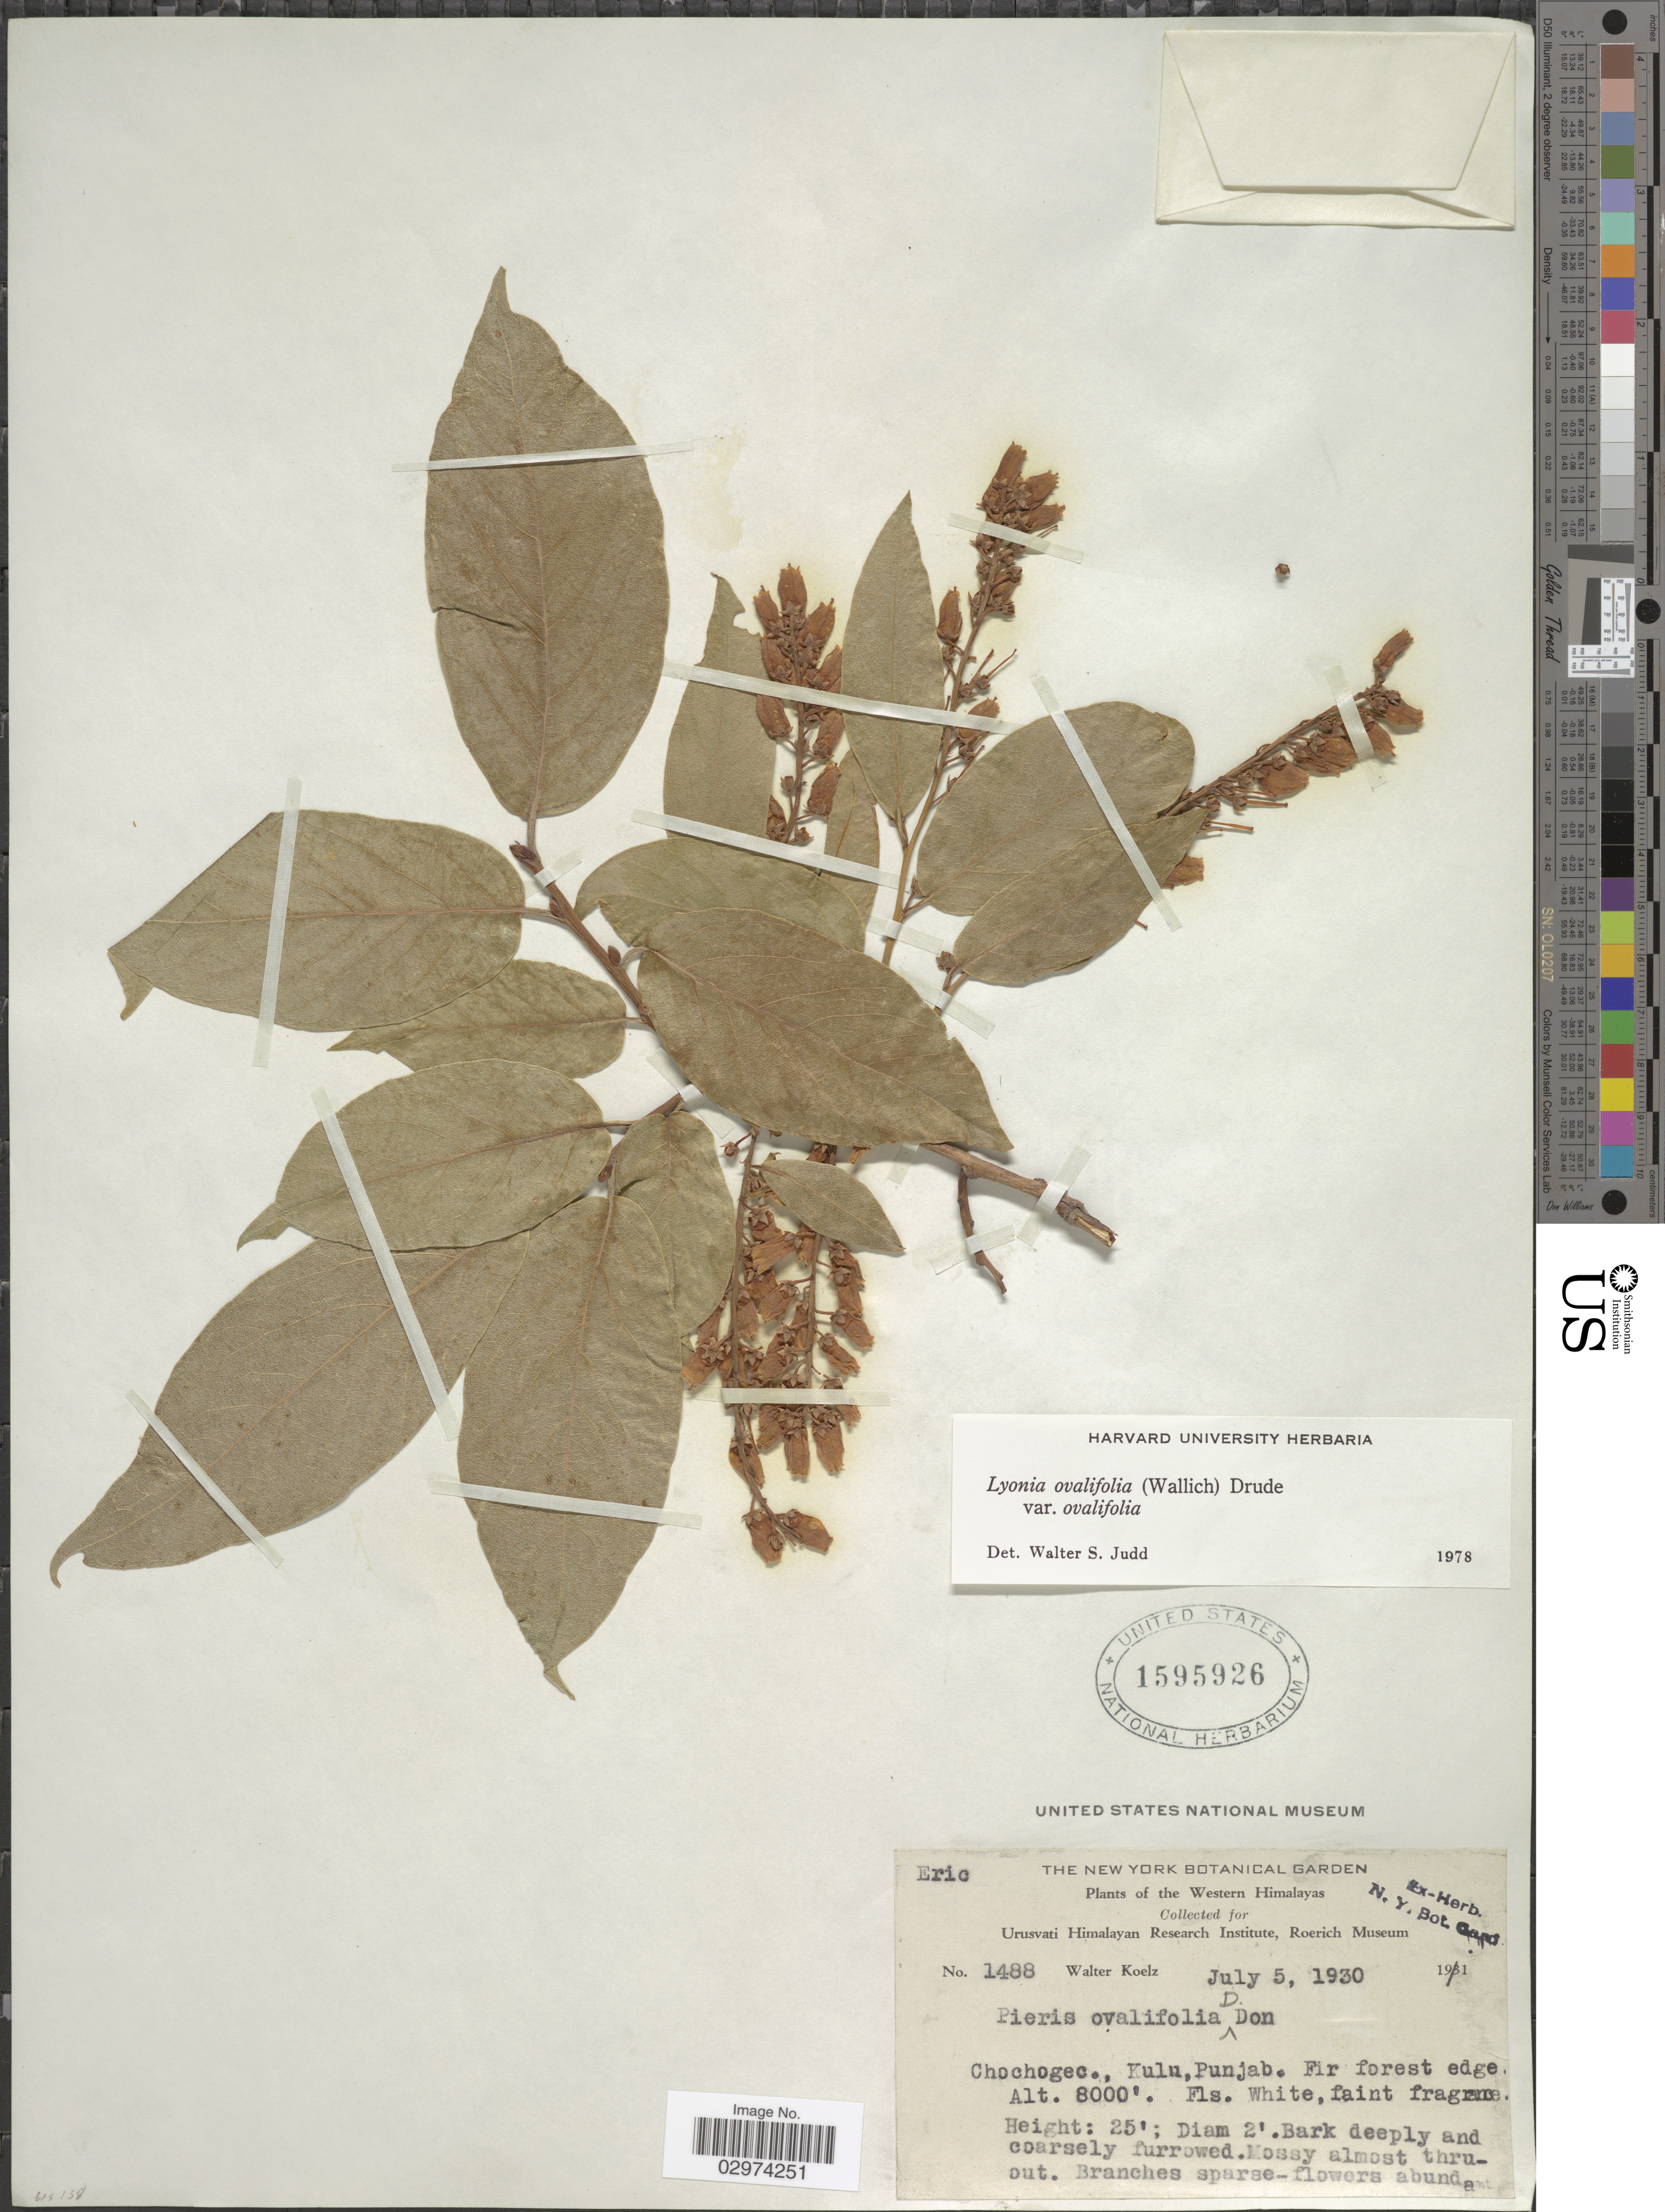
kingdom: Plantae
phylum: Tracheophyta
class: Magnoliopsida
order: Ericales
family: Ericaceae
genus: Lyonia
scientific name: Lyonia ovalifolia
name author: (Wall.) Drude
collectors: W. N. Koelz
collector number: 1488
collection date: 1930-07-05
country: India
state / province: Himachal Pradesh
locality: Western Himalayas. Chochogec., Kulu.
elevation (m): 2438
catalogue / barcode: US 1595926